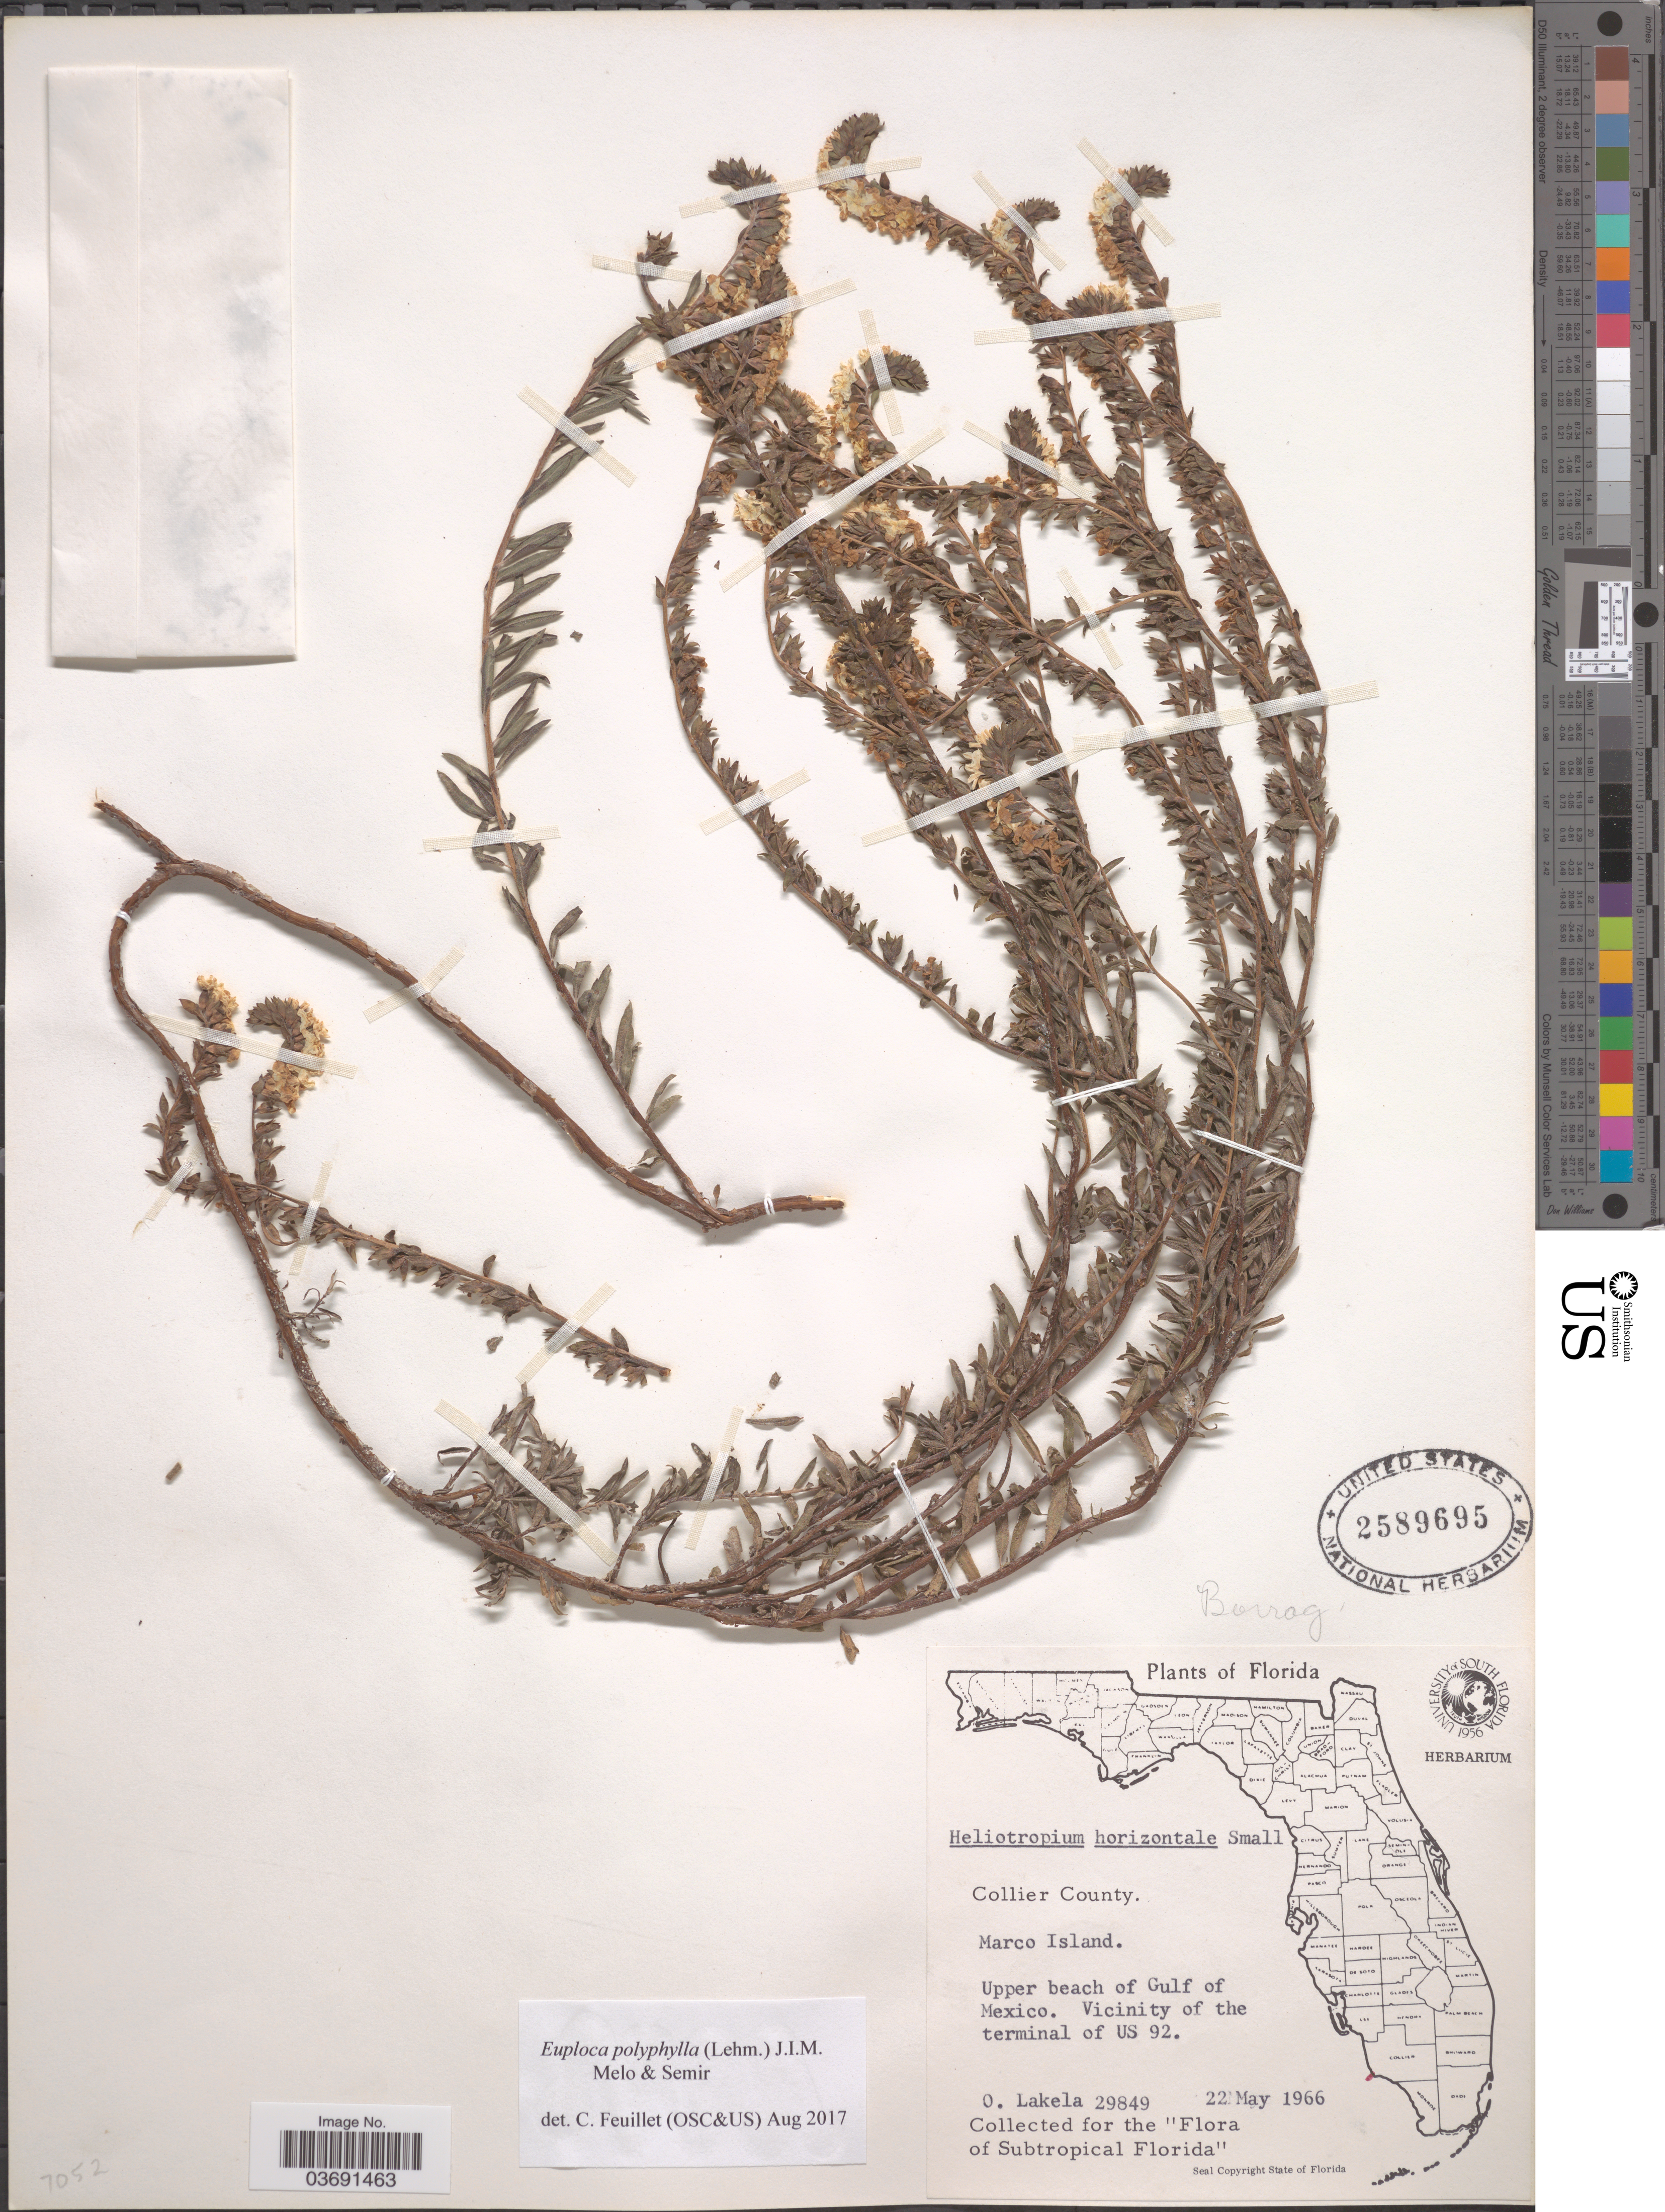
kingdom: Plantae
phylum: Tracheophyta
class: Magnoliopsida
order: Boraginales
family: Heliotropiaceae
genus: Euploca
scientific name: Euploca polyphylla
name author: (Lehm.) J.I.M. Melo & Semir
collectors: O. Lakela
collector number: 29849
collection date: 1966-05-22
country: United States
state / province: Florida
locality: Collier County. Marco Island. Upper beach of Gulf of Mexico. Vicinity of the terminal of US 92.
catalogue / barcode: US 2589695